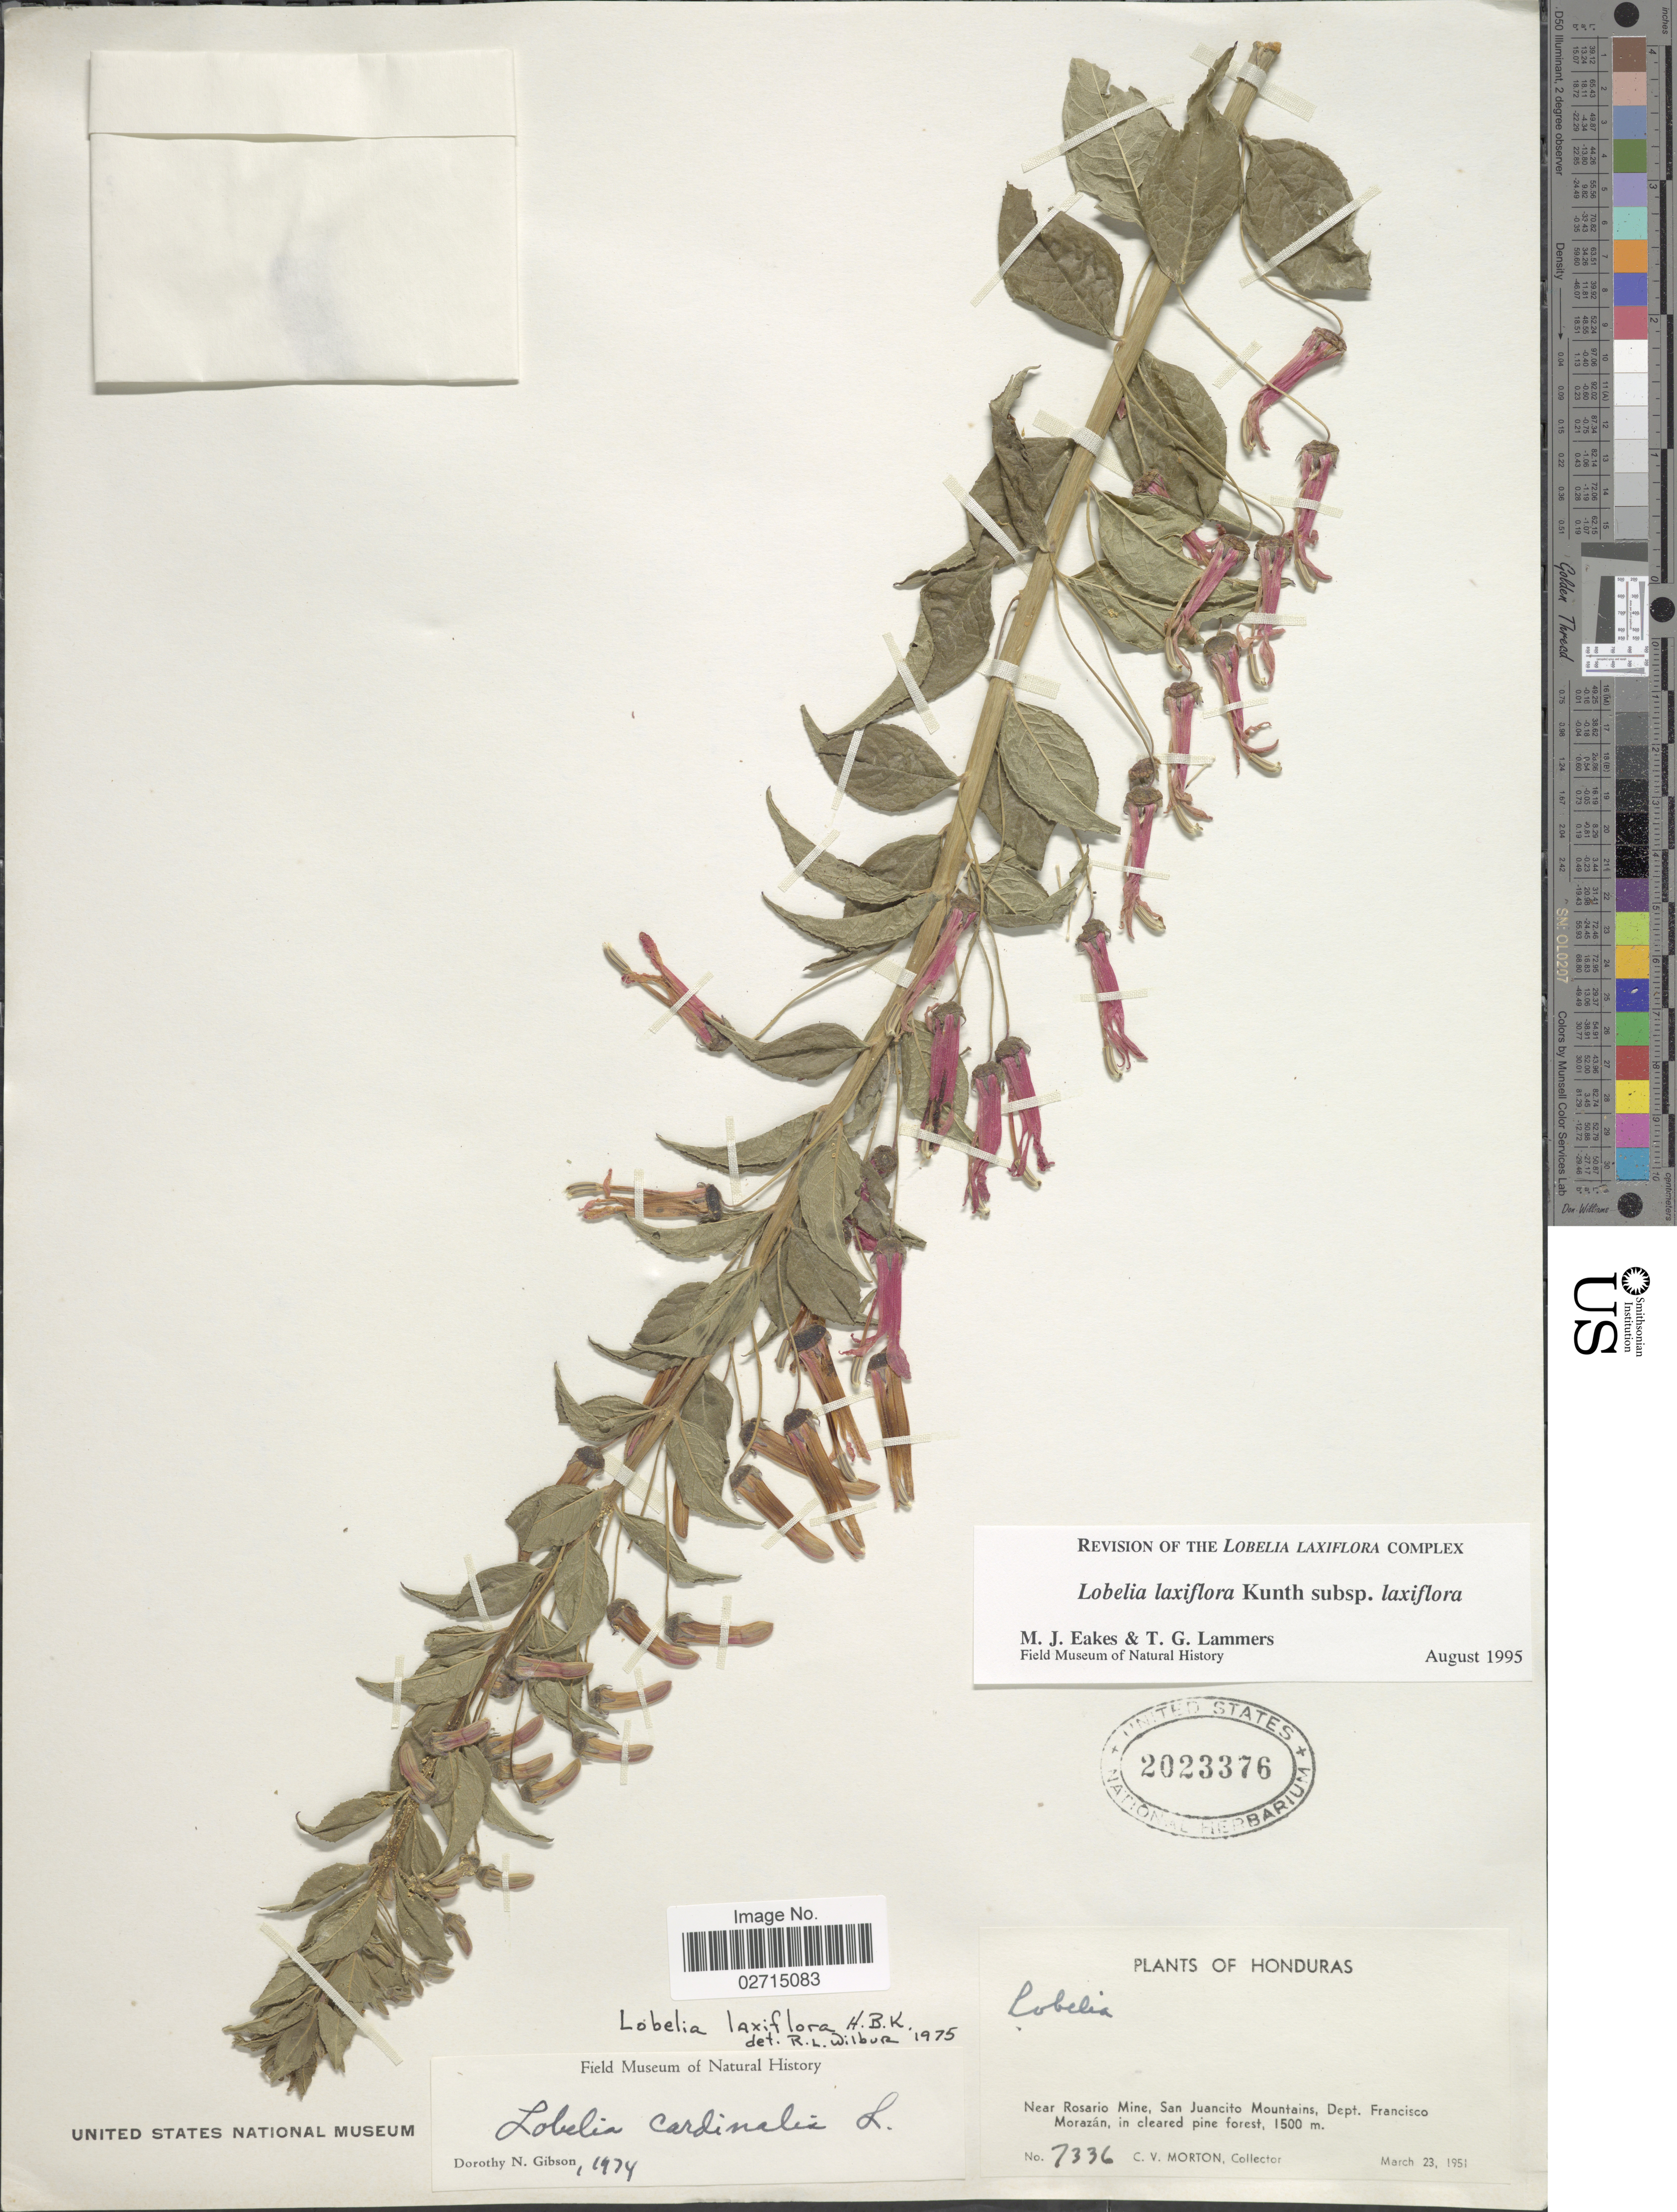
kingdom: Plantae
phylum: Tracheophyta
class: Magnoliopsida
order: Asterales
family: Campanulaceae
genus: Lobelia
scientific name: Lobelia laxiflora subsp. laxiflora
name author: Kunth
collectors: C. V. Morton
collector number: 7336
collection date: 1951-03-23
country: Honduras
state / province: Fco. Morazán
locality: Near Rosario Mine, San Juancito Mountains, in cleared pine forest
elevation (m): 1500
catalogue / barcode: US 2023376